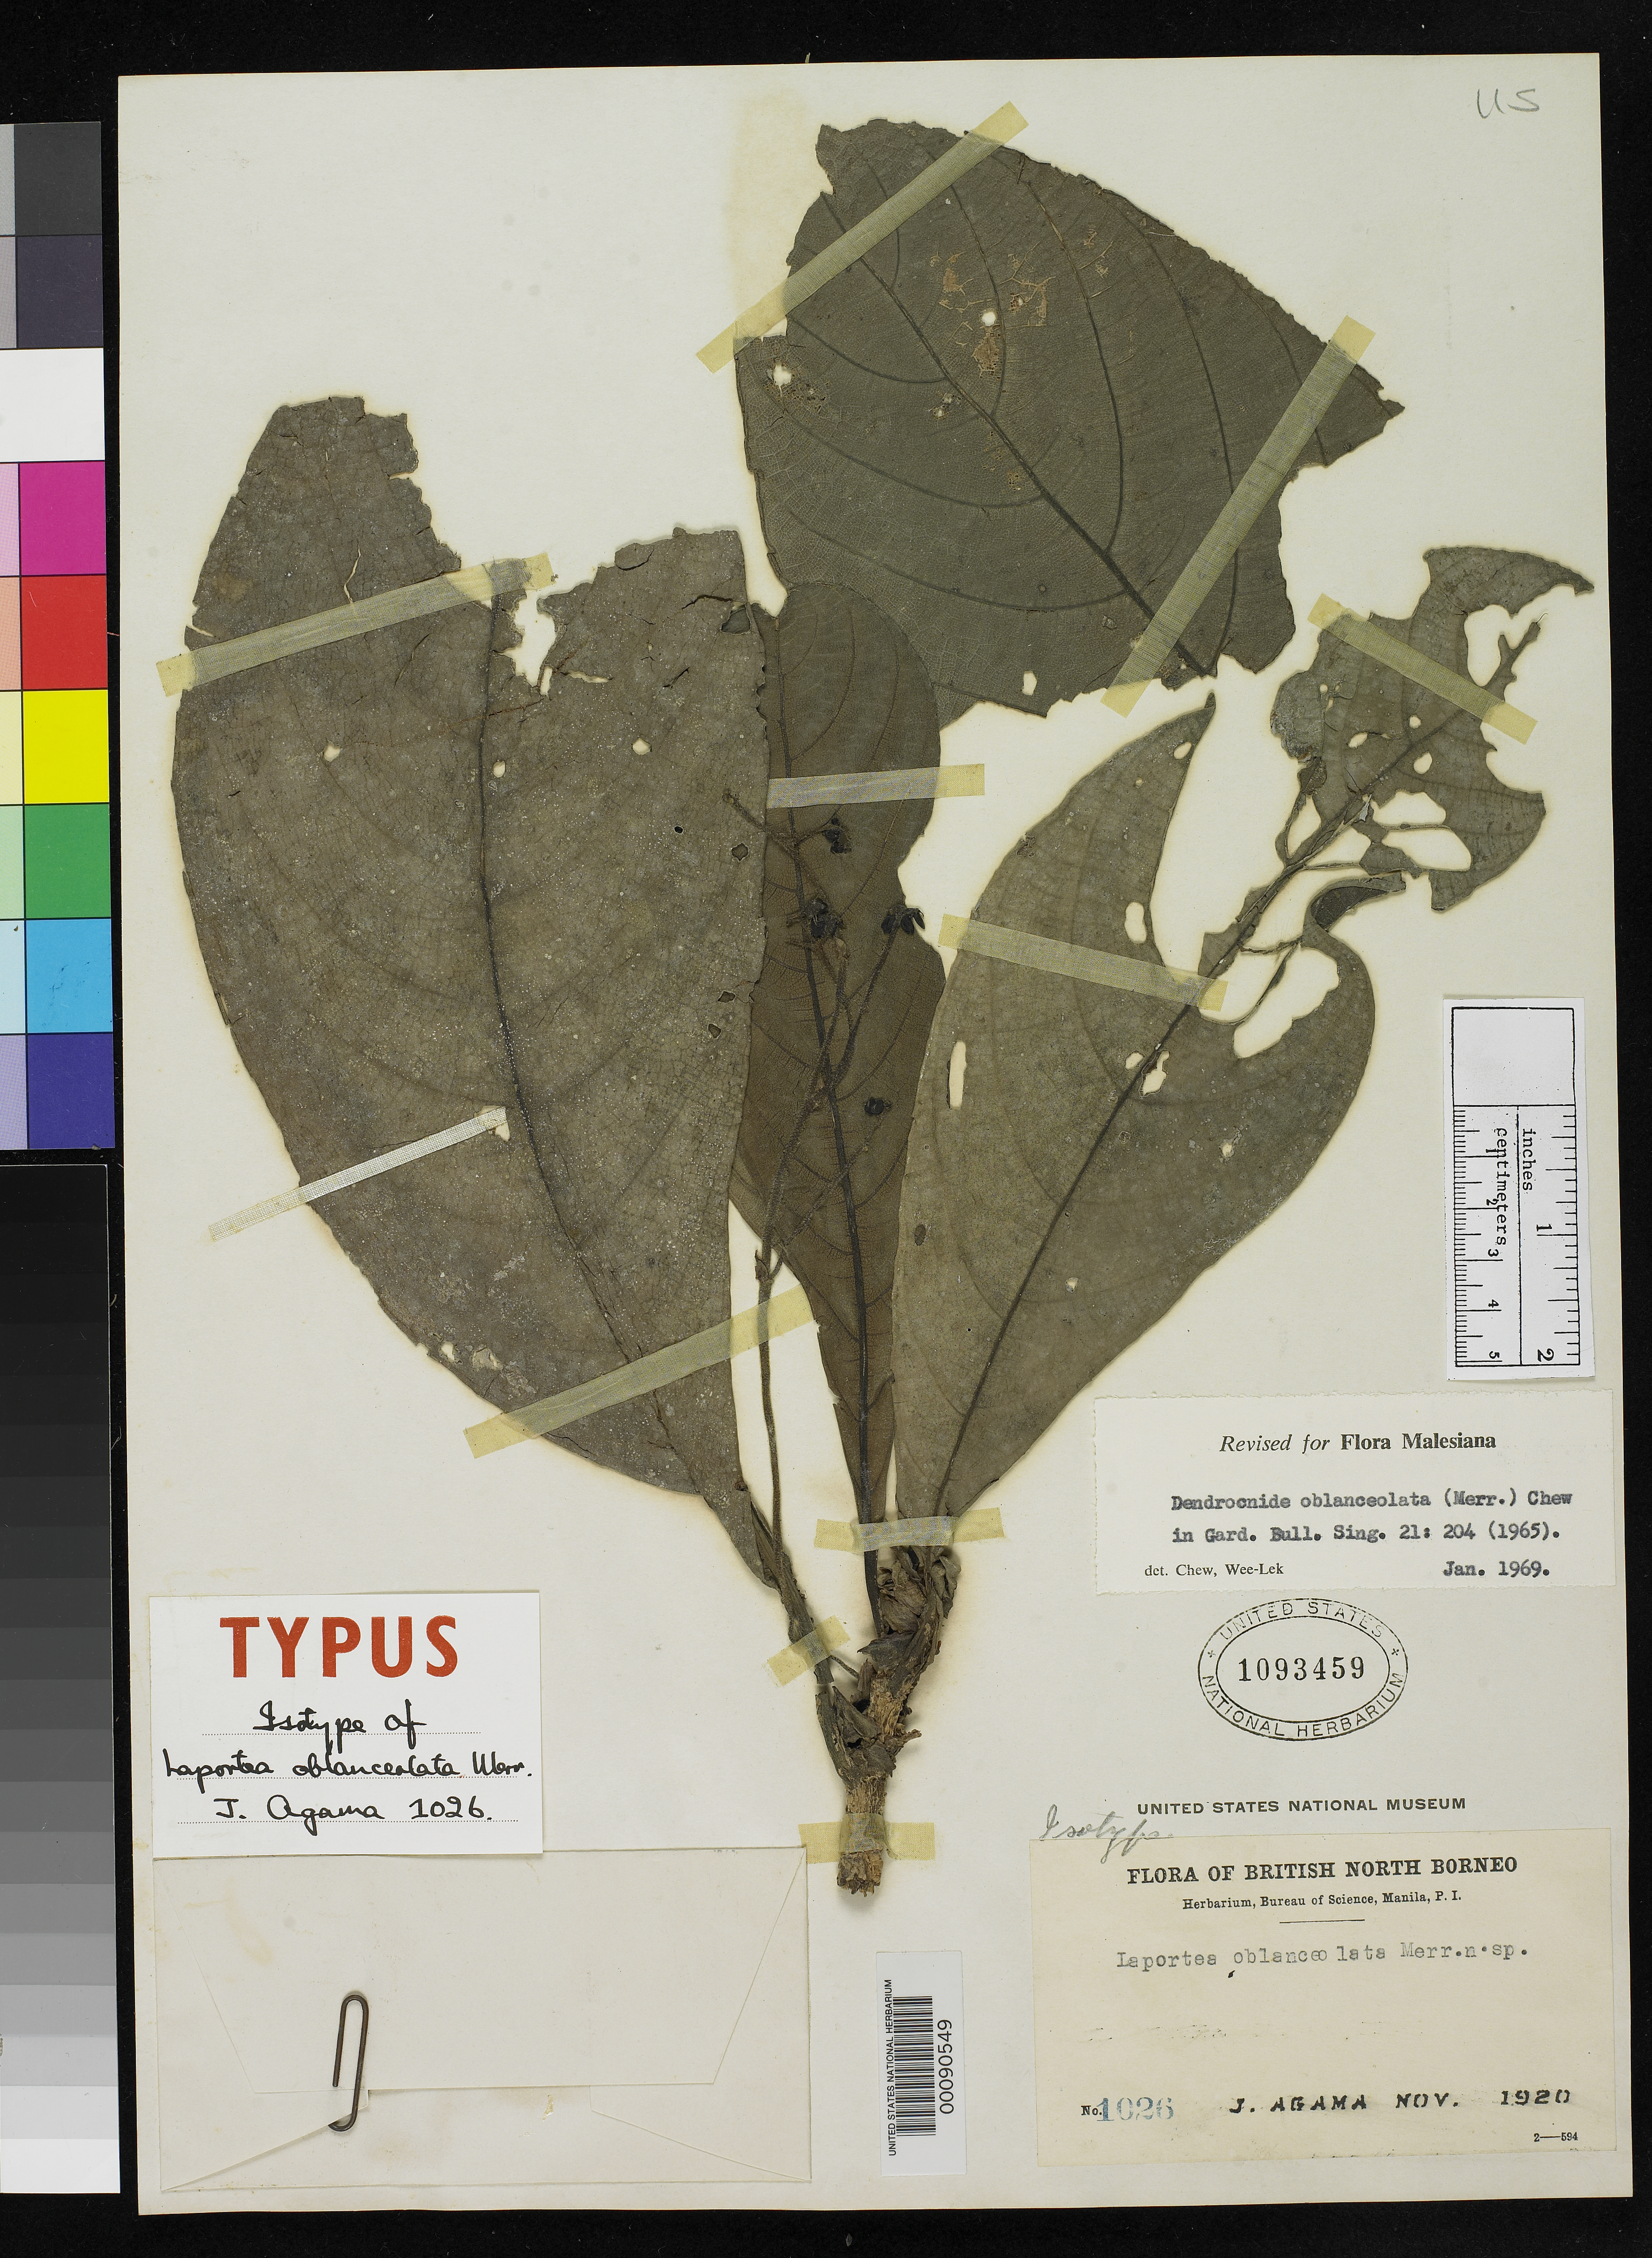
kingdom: Plantae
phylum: Tracheophyta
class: Magnoliopsida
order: Rosales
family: Urticaceae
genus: Laportea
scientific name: Laportea oblanceolata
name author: Merr.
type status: Isotype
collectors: J. Agama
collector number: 1026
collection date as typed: Nov 1920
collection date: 1920-11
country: Malaysia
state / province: Sabah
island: Borneo Island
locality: British North Borneo.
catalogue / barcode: US 1093459